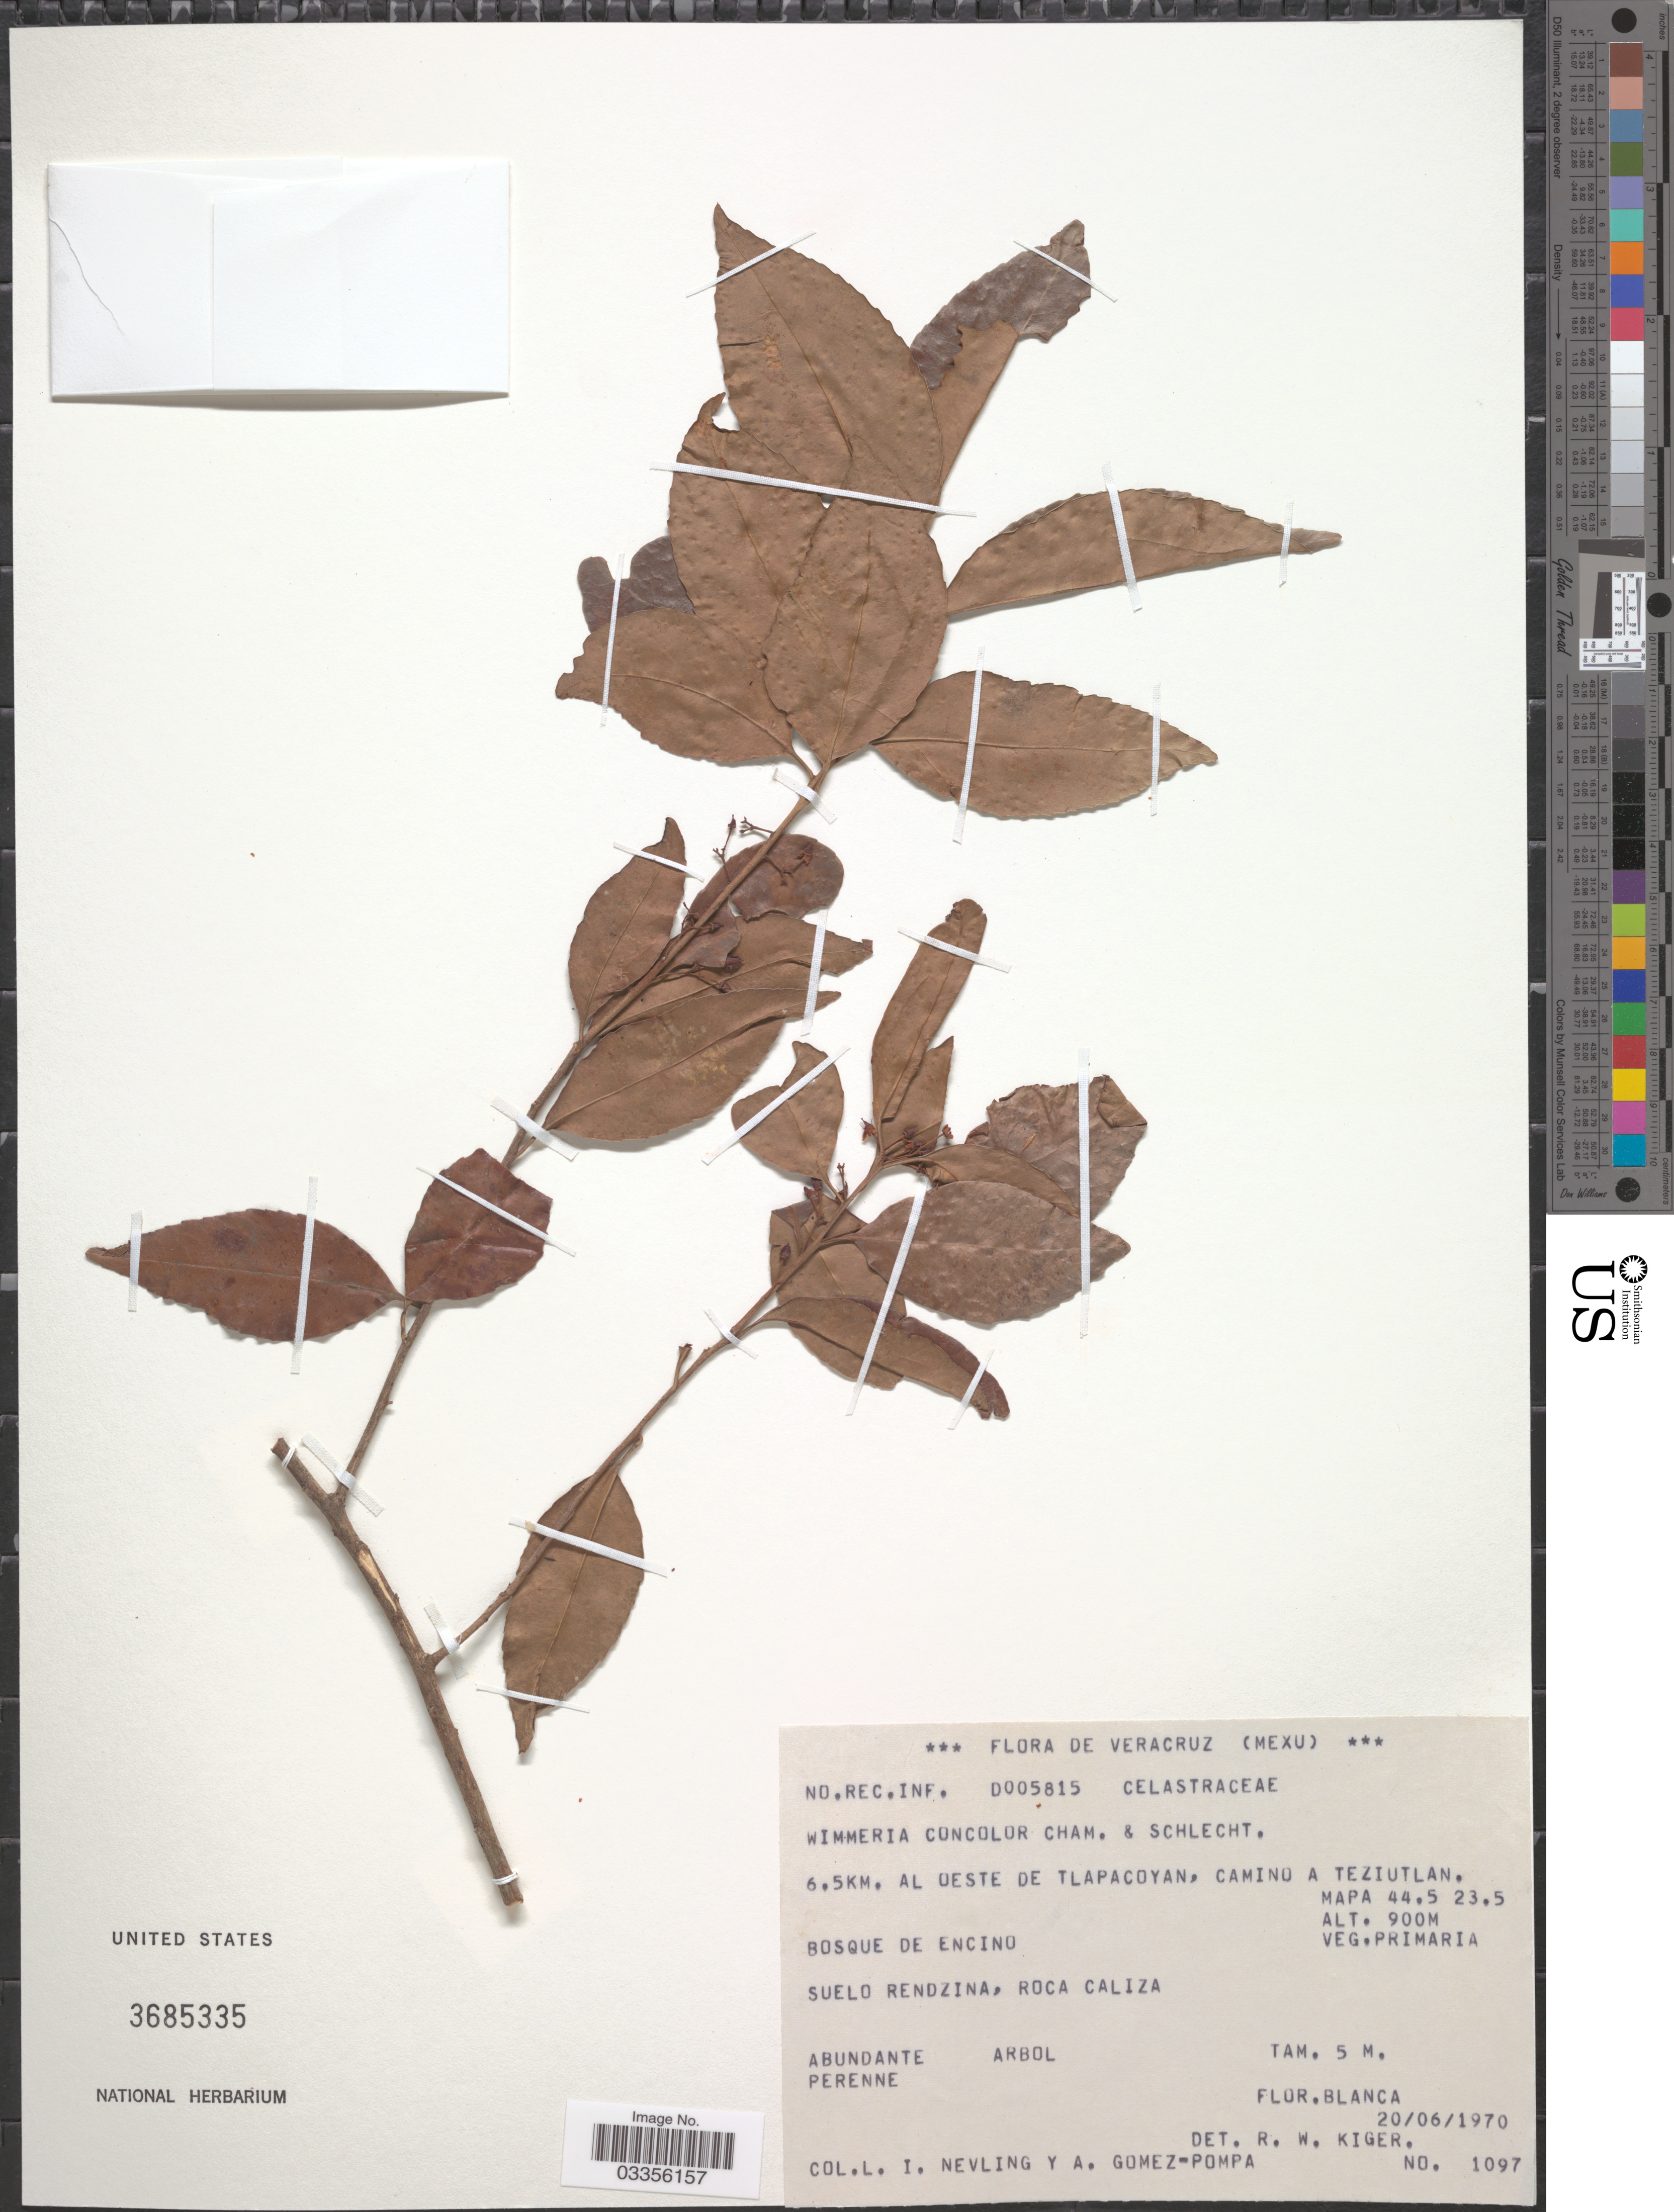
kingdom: Plantae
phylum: Tracheophyta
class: Magnoliopsida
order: Celastrales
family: Celastraceae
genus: Wimmeria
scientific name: Wimmeria concolor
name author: Schltdl. & Cham.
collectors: L. Nevling & A. Gómez Pompa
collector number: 1097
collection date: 1970-06-20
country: Mexico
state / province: Veracruz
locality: Veracruz. 6.5KM. al oeste de Tlapacoyan, camino a Teziutlan. MAPA 44.5 23.5.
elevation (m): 900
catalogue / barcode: US 3685335